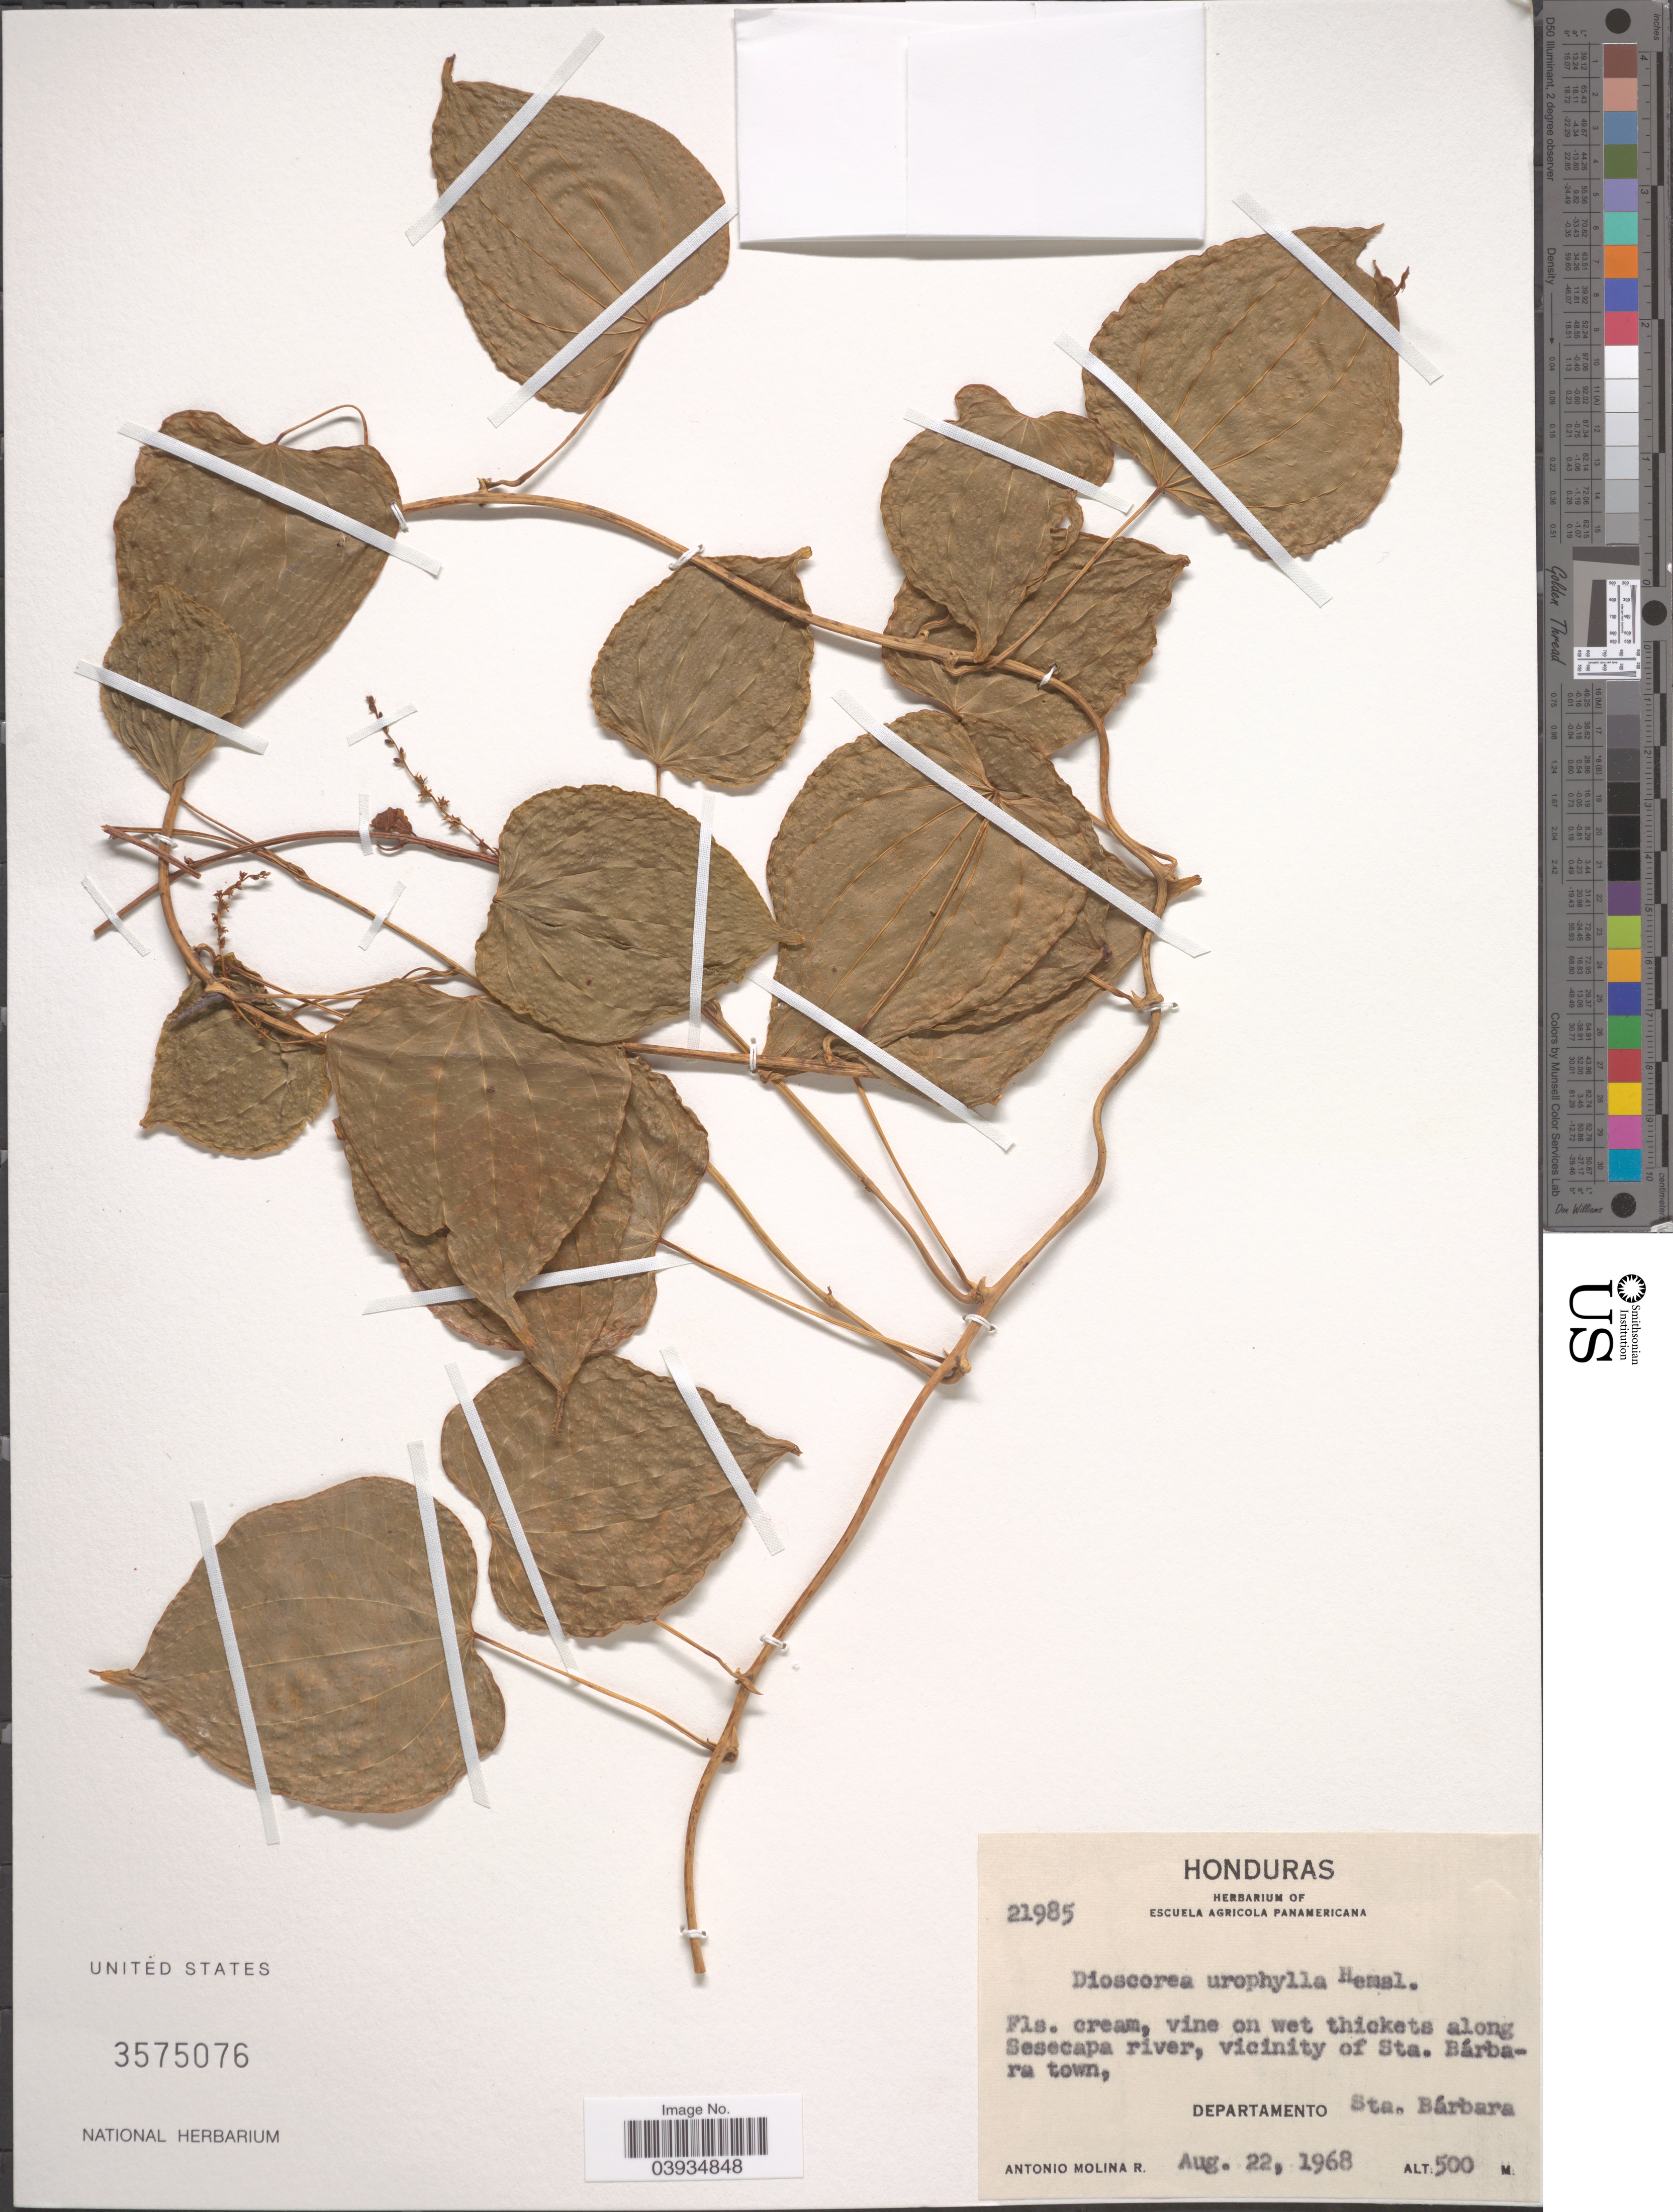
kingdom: Plantae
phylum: Tracheophyta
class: Liliopsida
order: Dioscoreales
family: Dioscoreaceae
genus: Dioscorea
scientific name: Dioscorea urophylla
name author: Hemsl.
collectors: A. Molina R.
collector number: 21985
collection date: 1968-08-22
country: Honduras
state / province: Santa Barbara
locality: On wet thickets along Sesecapa river, vicinity of Sta. Bárbara town, Departamento Sta. Bárbara.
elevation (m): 500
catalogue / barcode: US 3575076